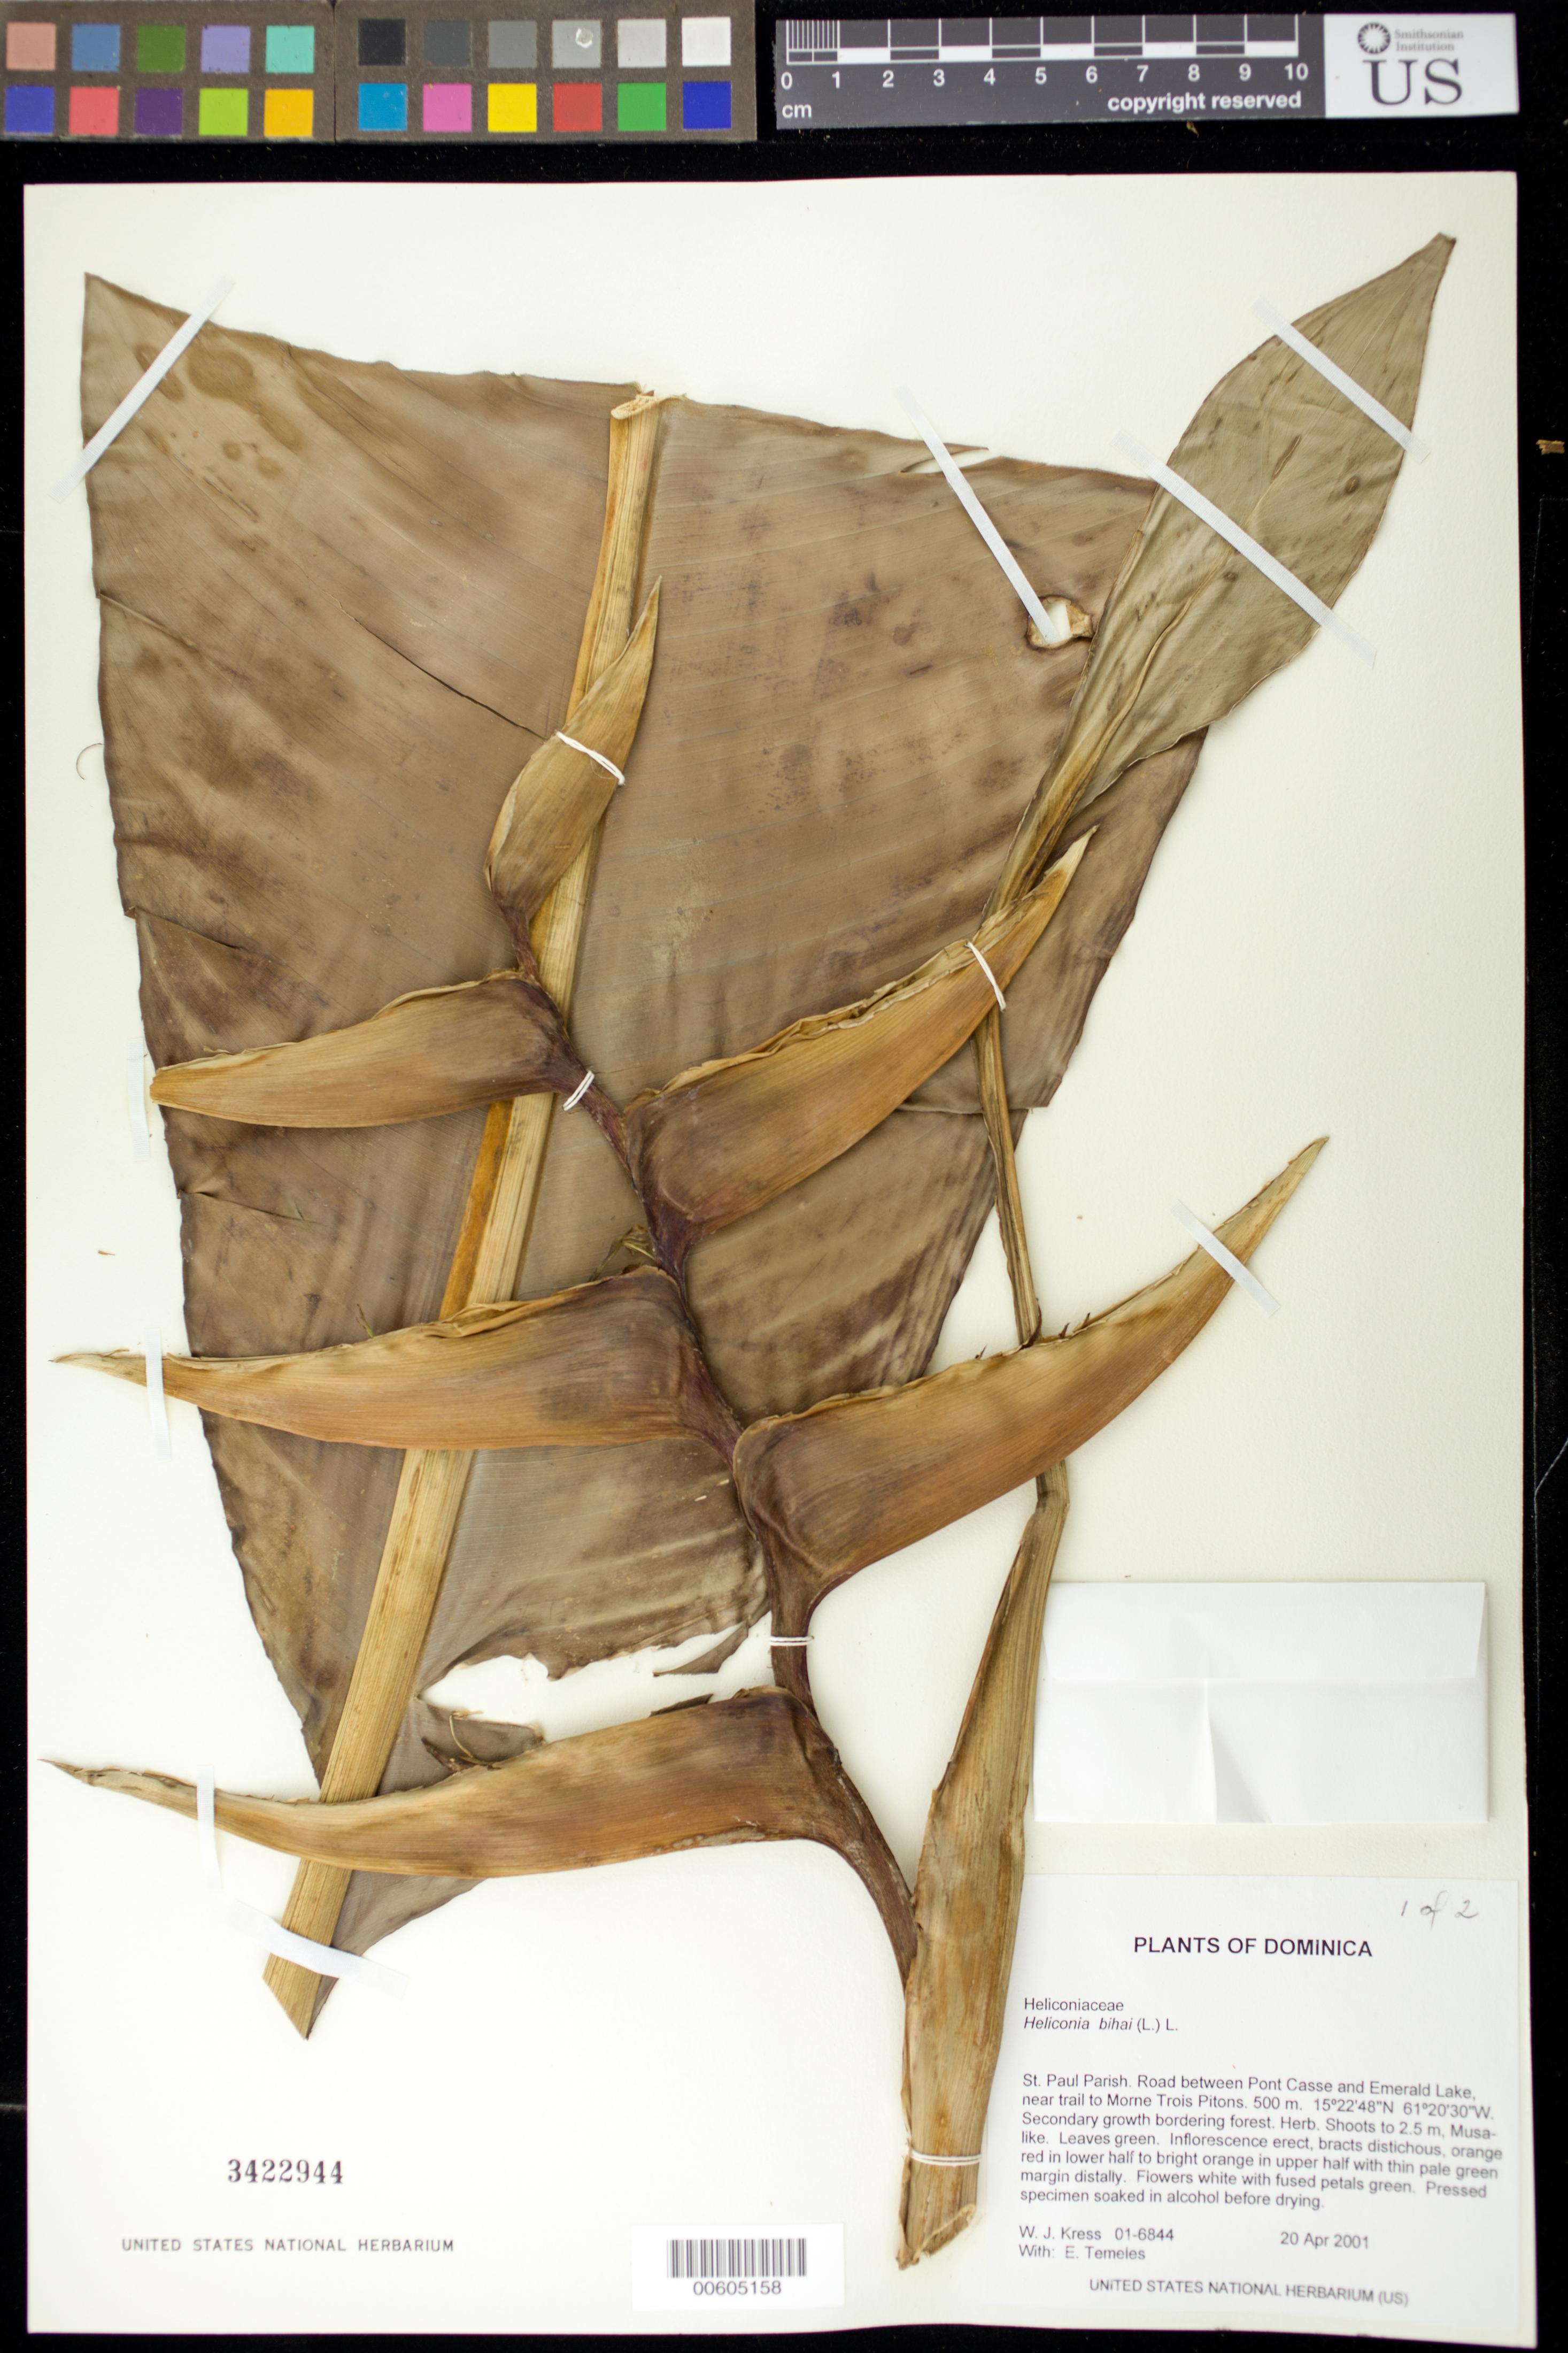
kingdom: Plantae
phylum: Tracheophyta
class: Liliopsida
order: Zingiberales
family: Heliconiaceae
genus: Heliconia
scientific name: Heliconia bihai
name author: (L.) L.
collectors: W. J. Kress & E. Temeles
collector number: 01-6844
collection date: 2001-04-20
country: Dominica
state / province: St. Paul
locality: Road between Pont Casse and Emerald Lake, near trail to Morne Trois Pitons.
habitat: Secondary growth bordering forest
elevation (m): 500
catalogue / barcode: US 3422944